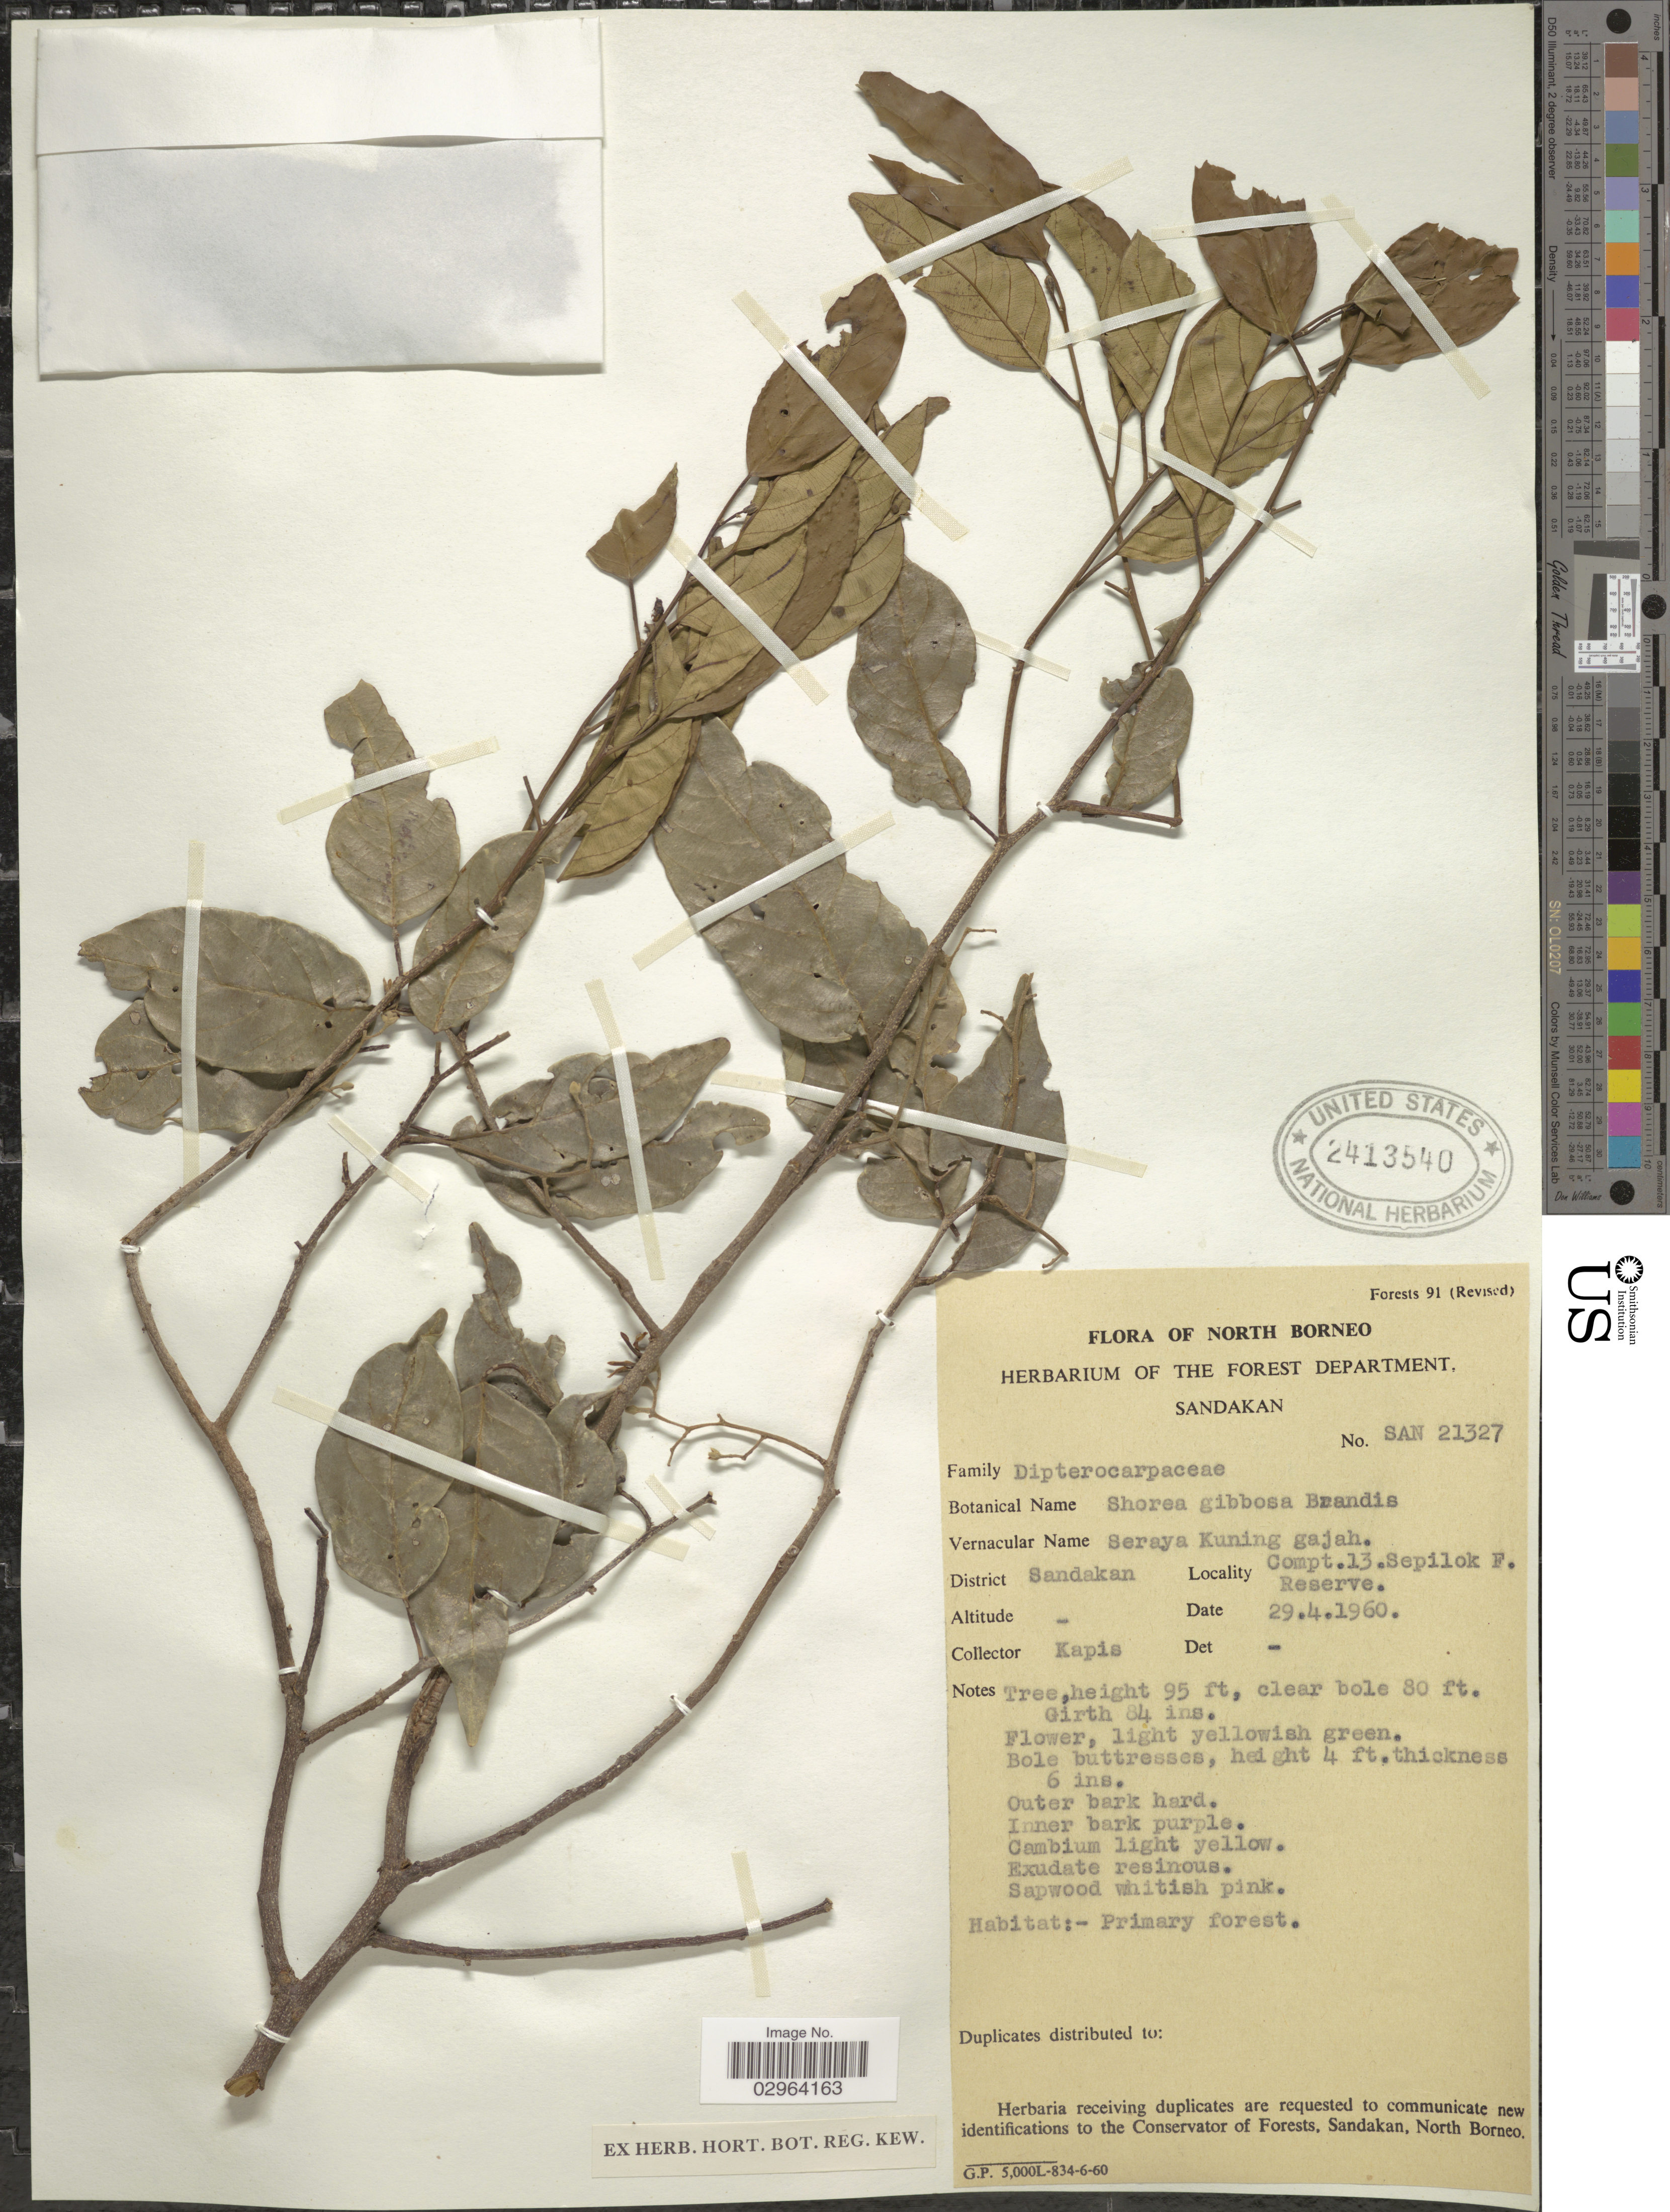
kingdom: Plantae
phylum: Tracheophyta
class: Magnoliopsida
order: Malvales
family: Dipterocarpaceae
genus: Richetia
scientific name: Richetia gibbosa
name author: (Brandis) P.S. Ashton & J. Heck.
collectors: Kapis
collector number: SAN 21327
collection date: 1960-04-29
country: Malaysia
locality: North Borneo. District Sandakan, Comp. 13. Sepilok F. Reserve.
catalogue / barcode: US 2413540